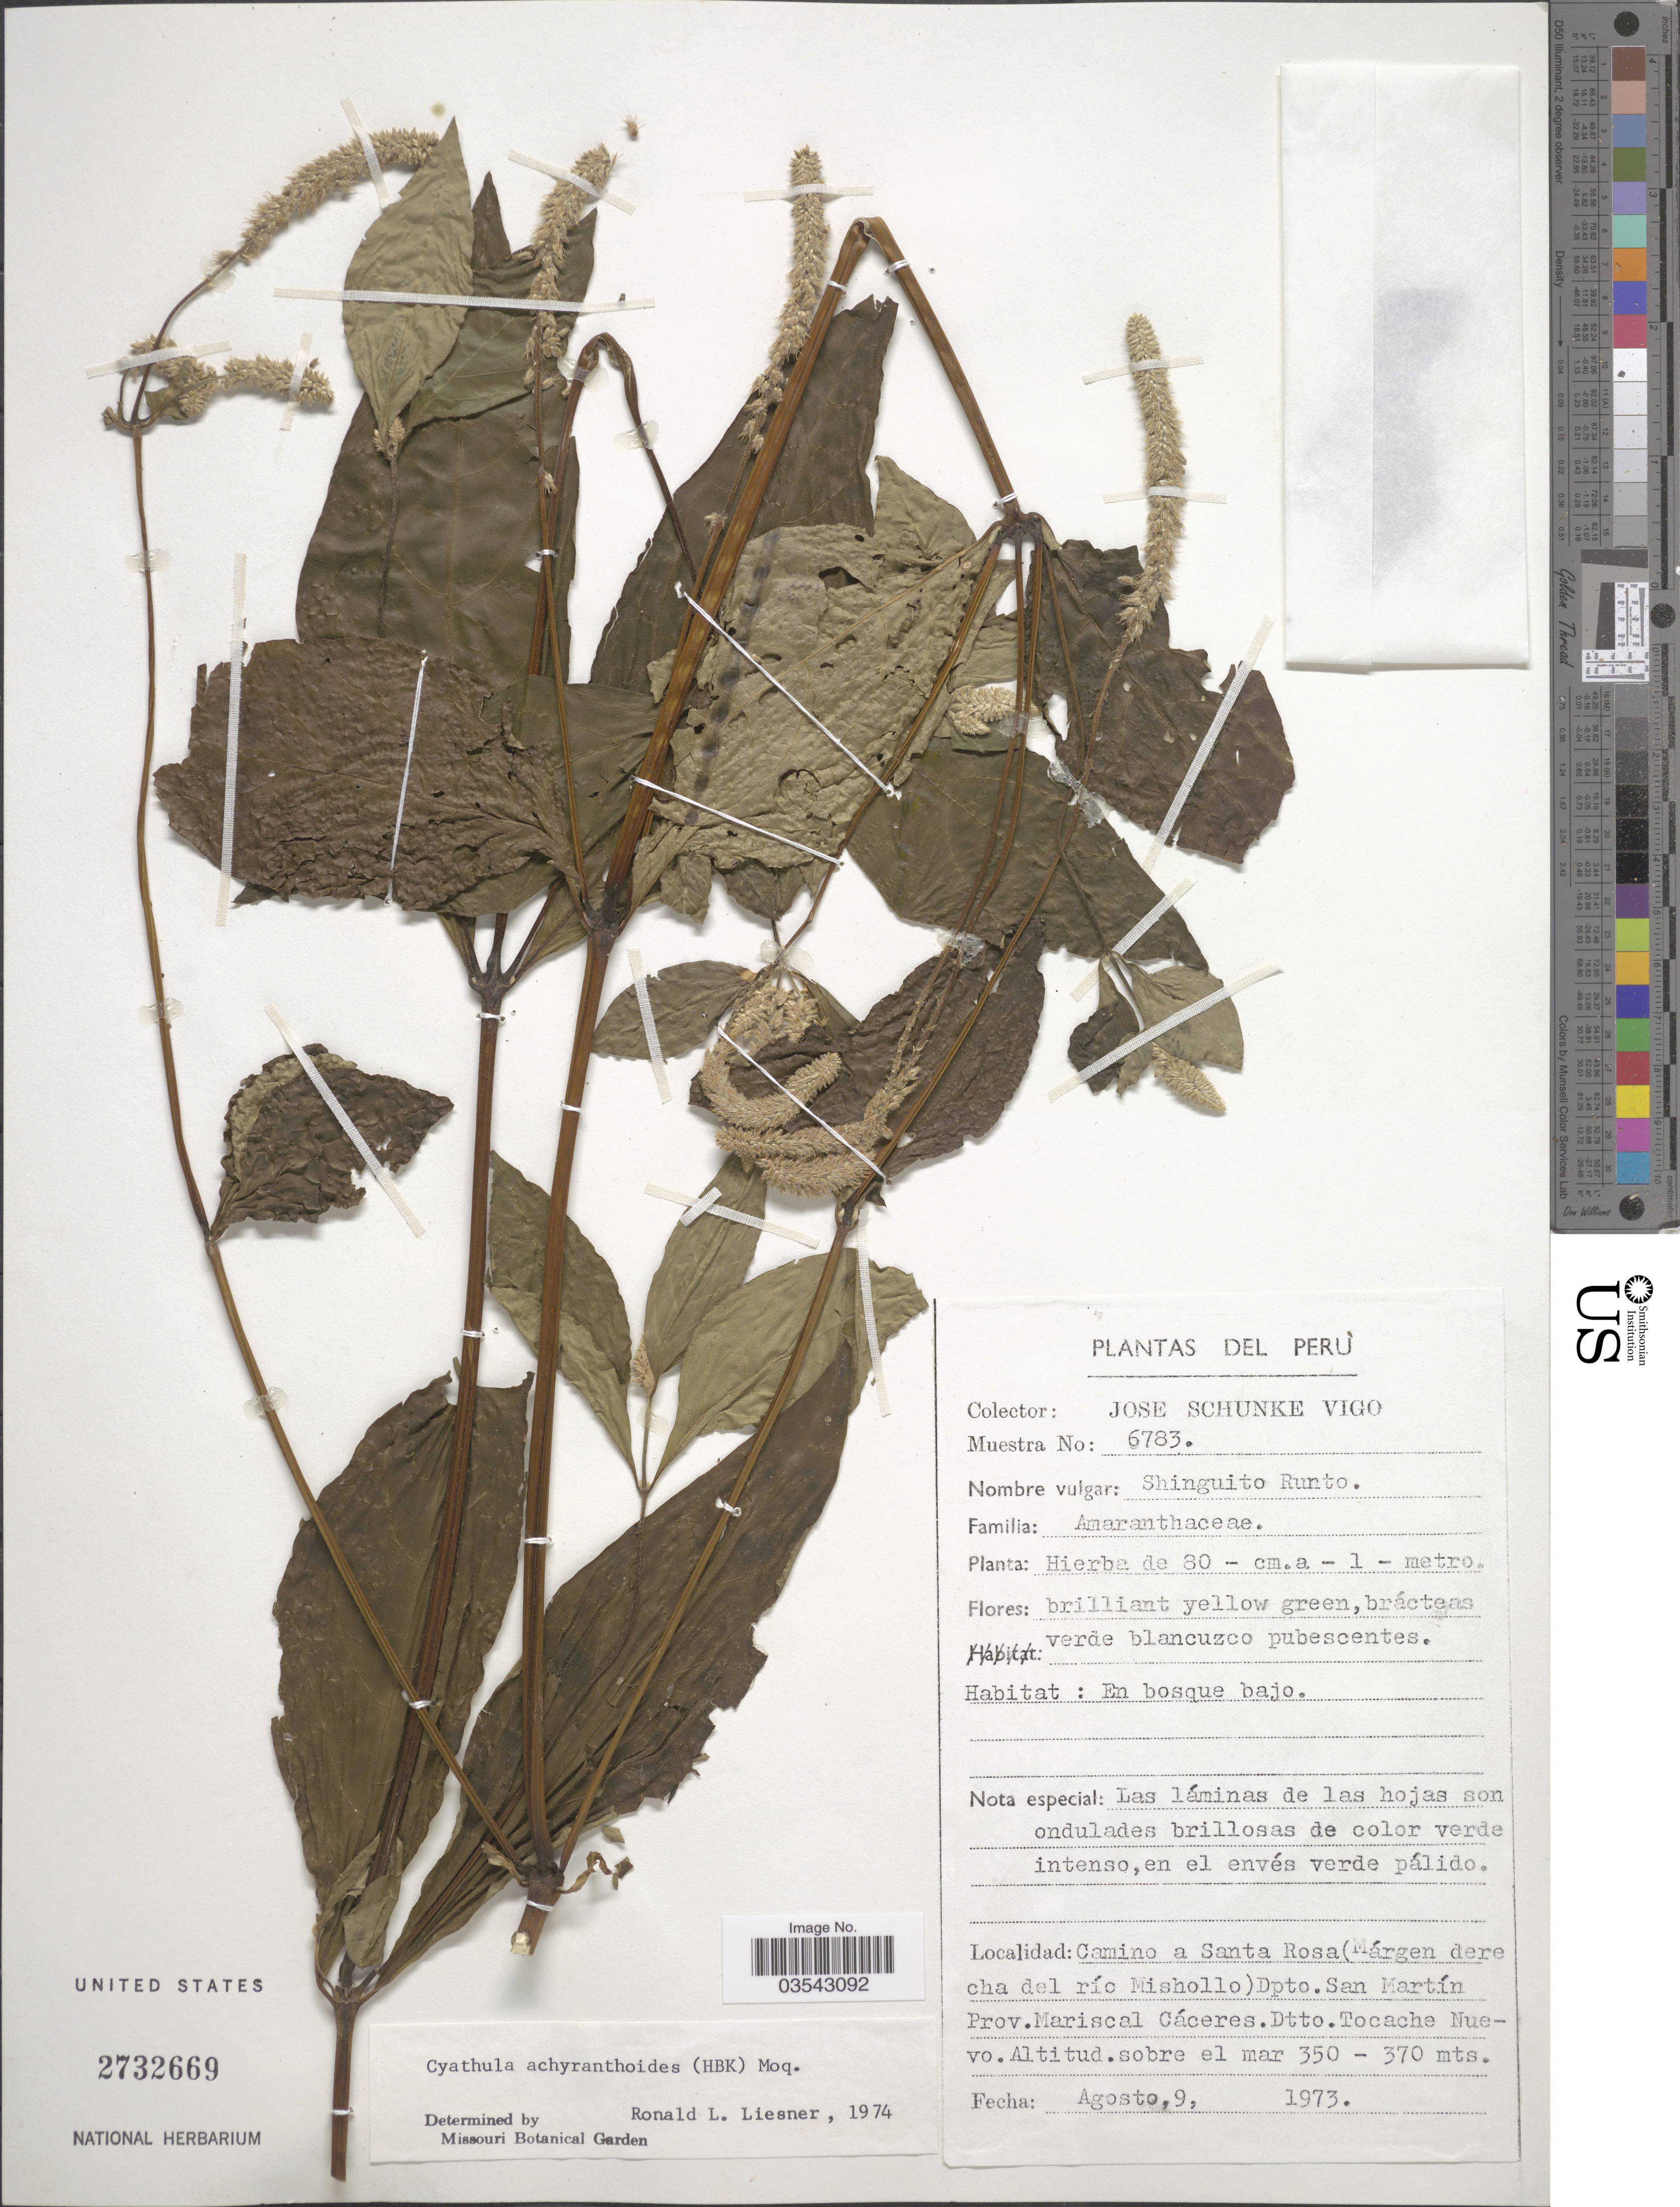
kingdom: Plantae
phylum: Tracheophyta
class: Magnoliopsida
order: Caryophyllales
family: Amaranthaceae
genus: Cyathula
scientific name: Cyathula achyranthoides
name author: (Kunth) Moq.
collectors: J. Schunke Vigo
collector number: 6783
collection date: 1973-08-09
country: Peru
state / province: San Martín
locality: Camino a Santa Rosa (Márgen derecha del río Mishollo) Dpto. San Martín Prov. Mariscal Cáceres. Dtto. Tocache Nuevo.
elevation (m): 350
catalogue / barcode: US 2732669